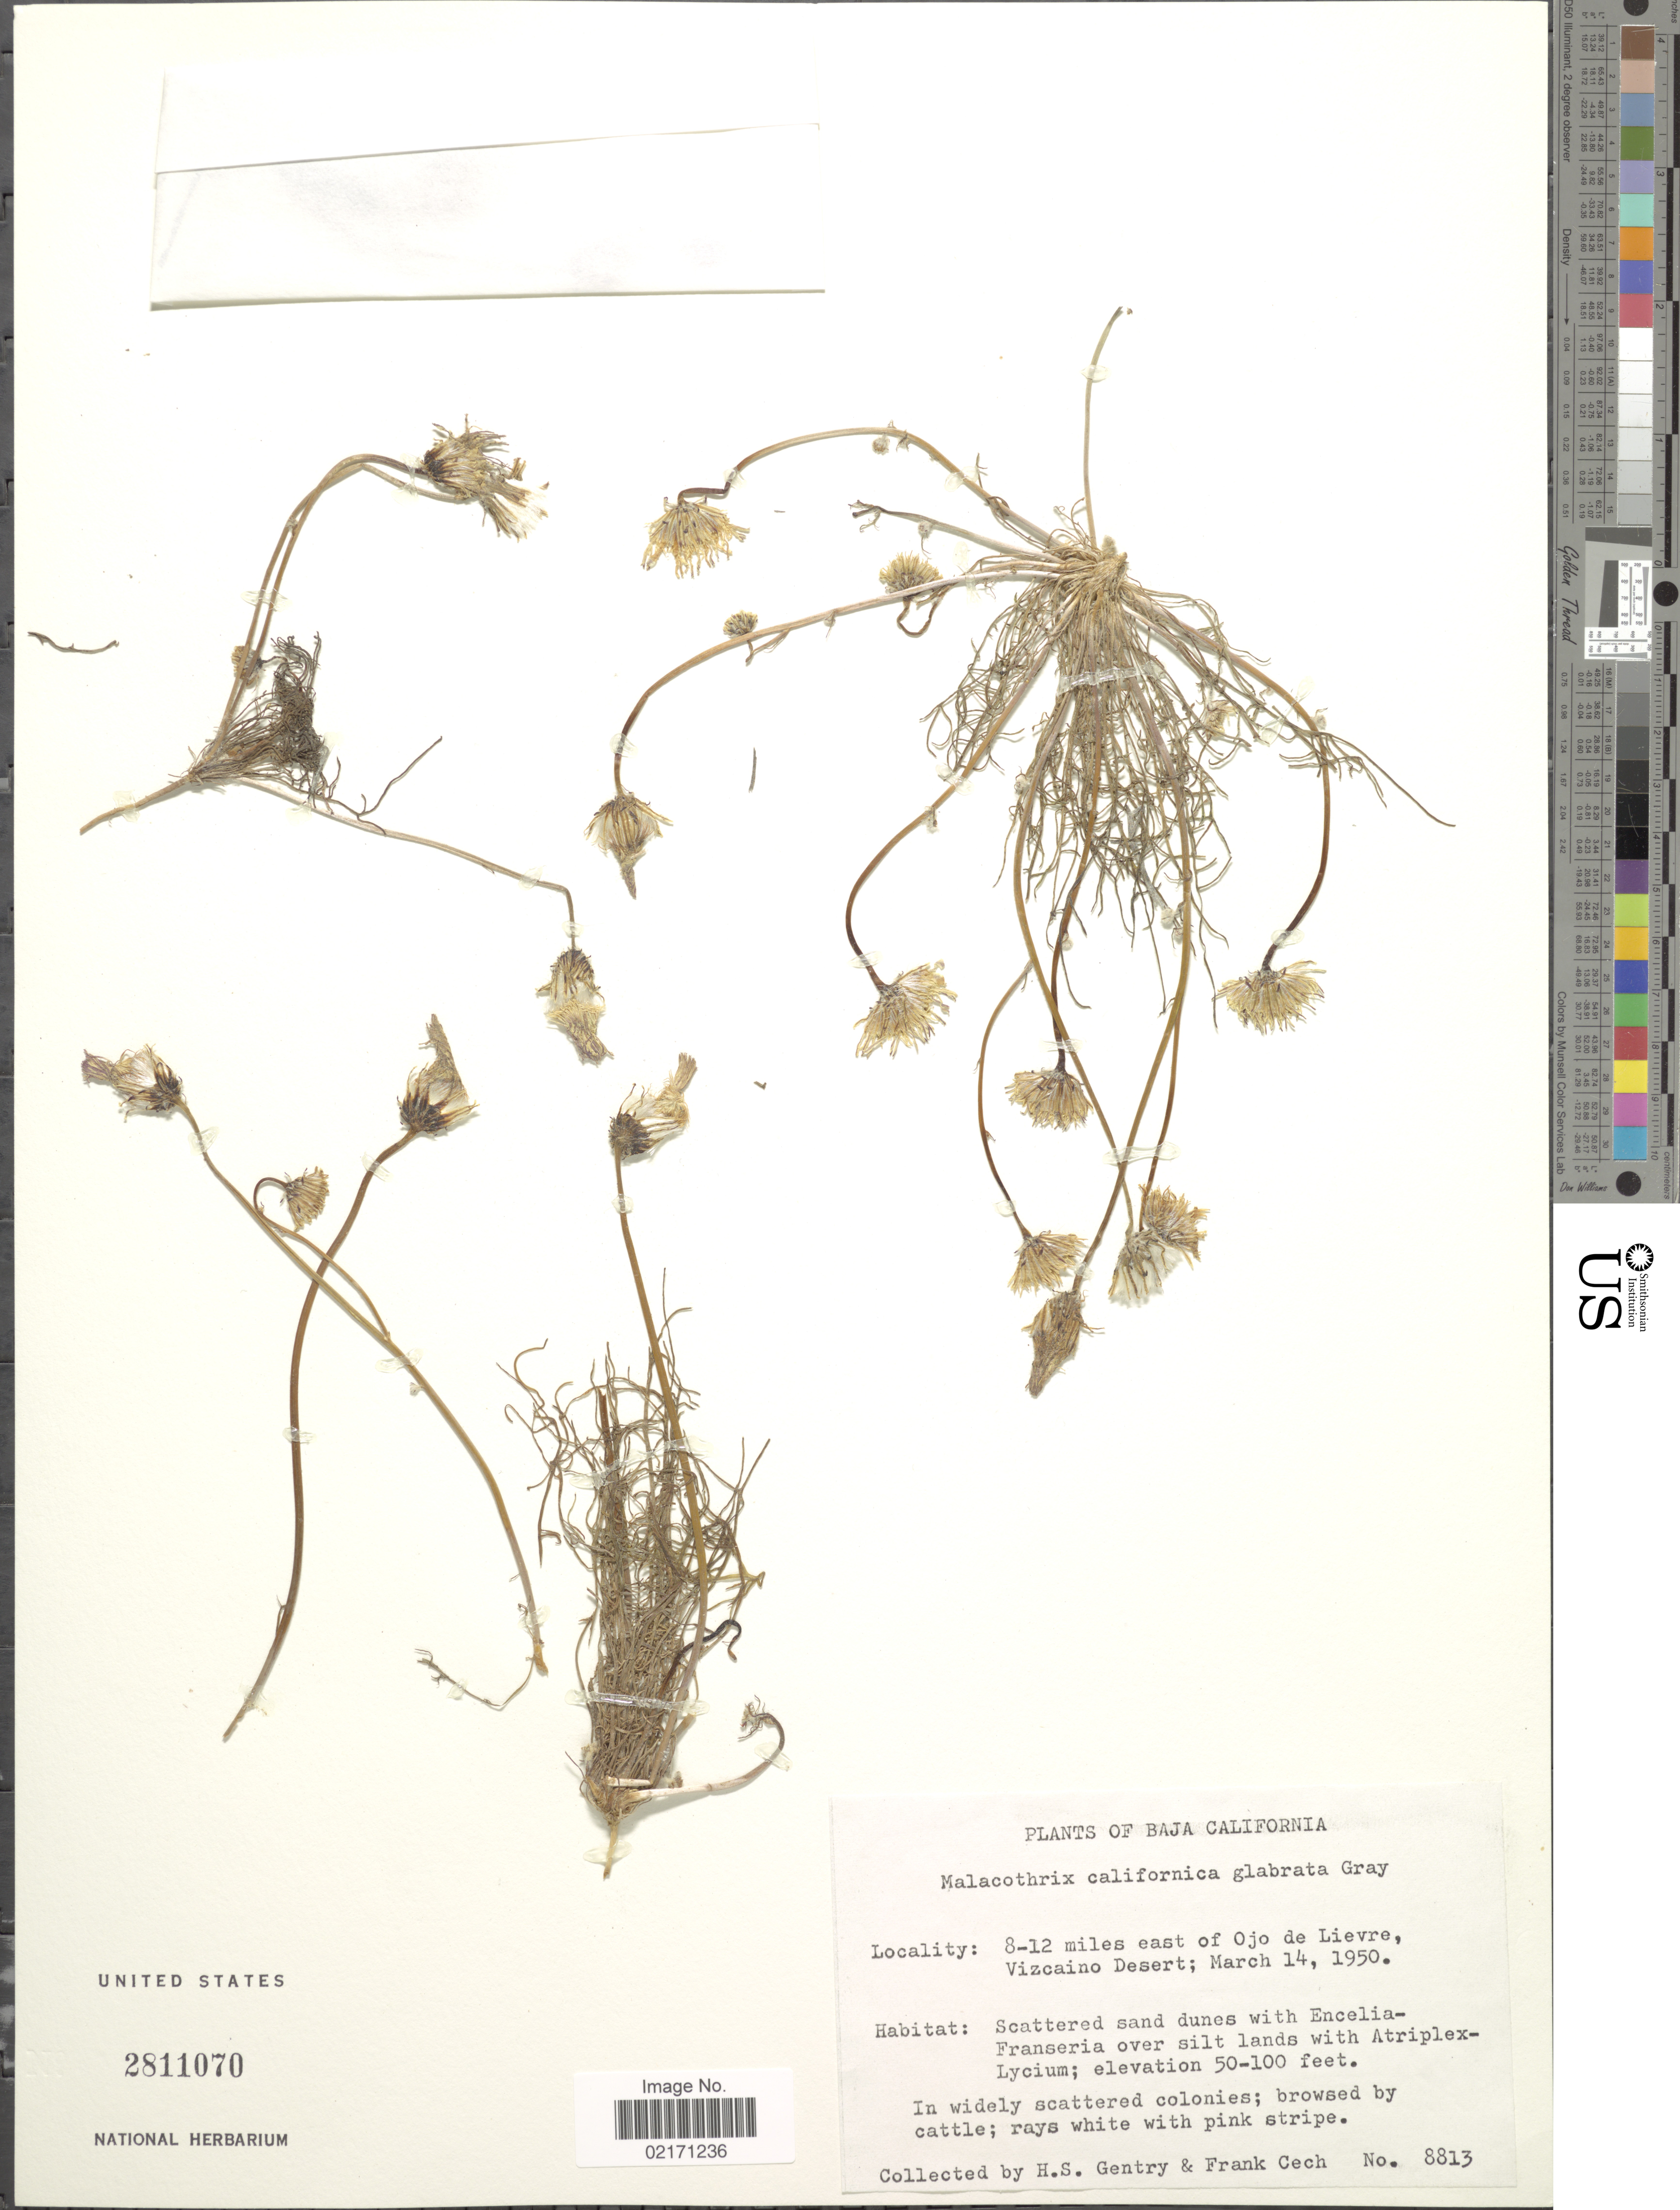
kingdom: Plantae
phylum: Tracheophyta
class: Magnoliopsida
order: Asterales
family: Asteraceae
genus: Malacothrix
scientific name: Malacothrix californica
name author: DC.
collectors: H. S. Gentry & F. Cech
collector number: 8813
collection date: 1950-03-14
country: Mexico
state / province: Baja California Sur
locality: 8-12 miles east of Ojo de Lievre. Vizcaino Desert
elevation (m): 15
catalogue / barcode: US 2811070